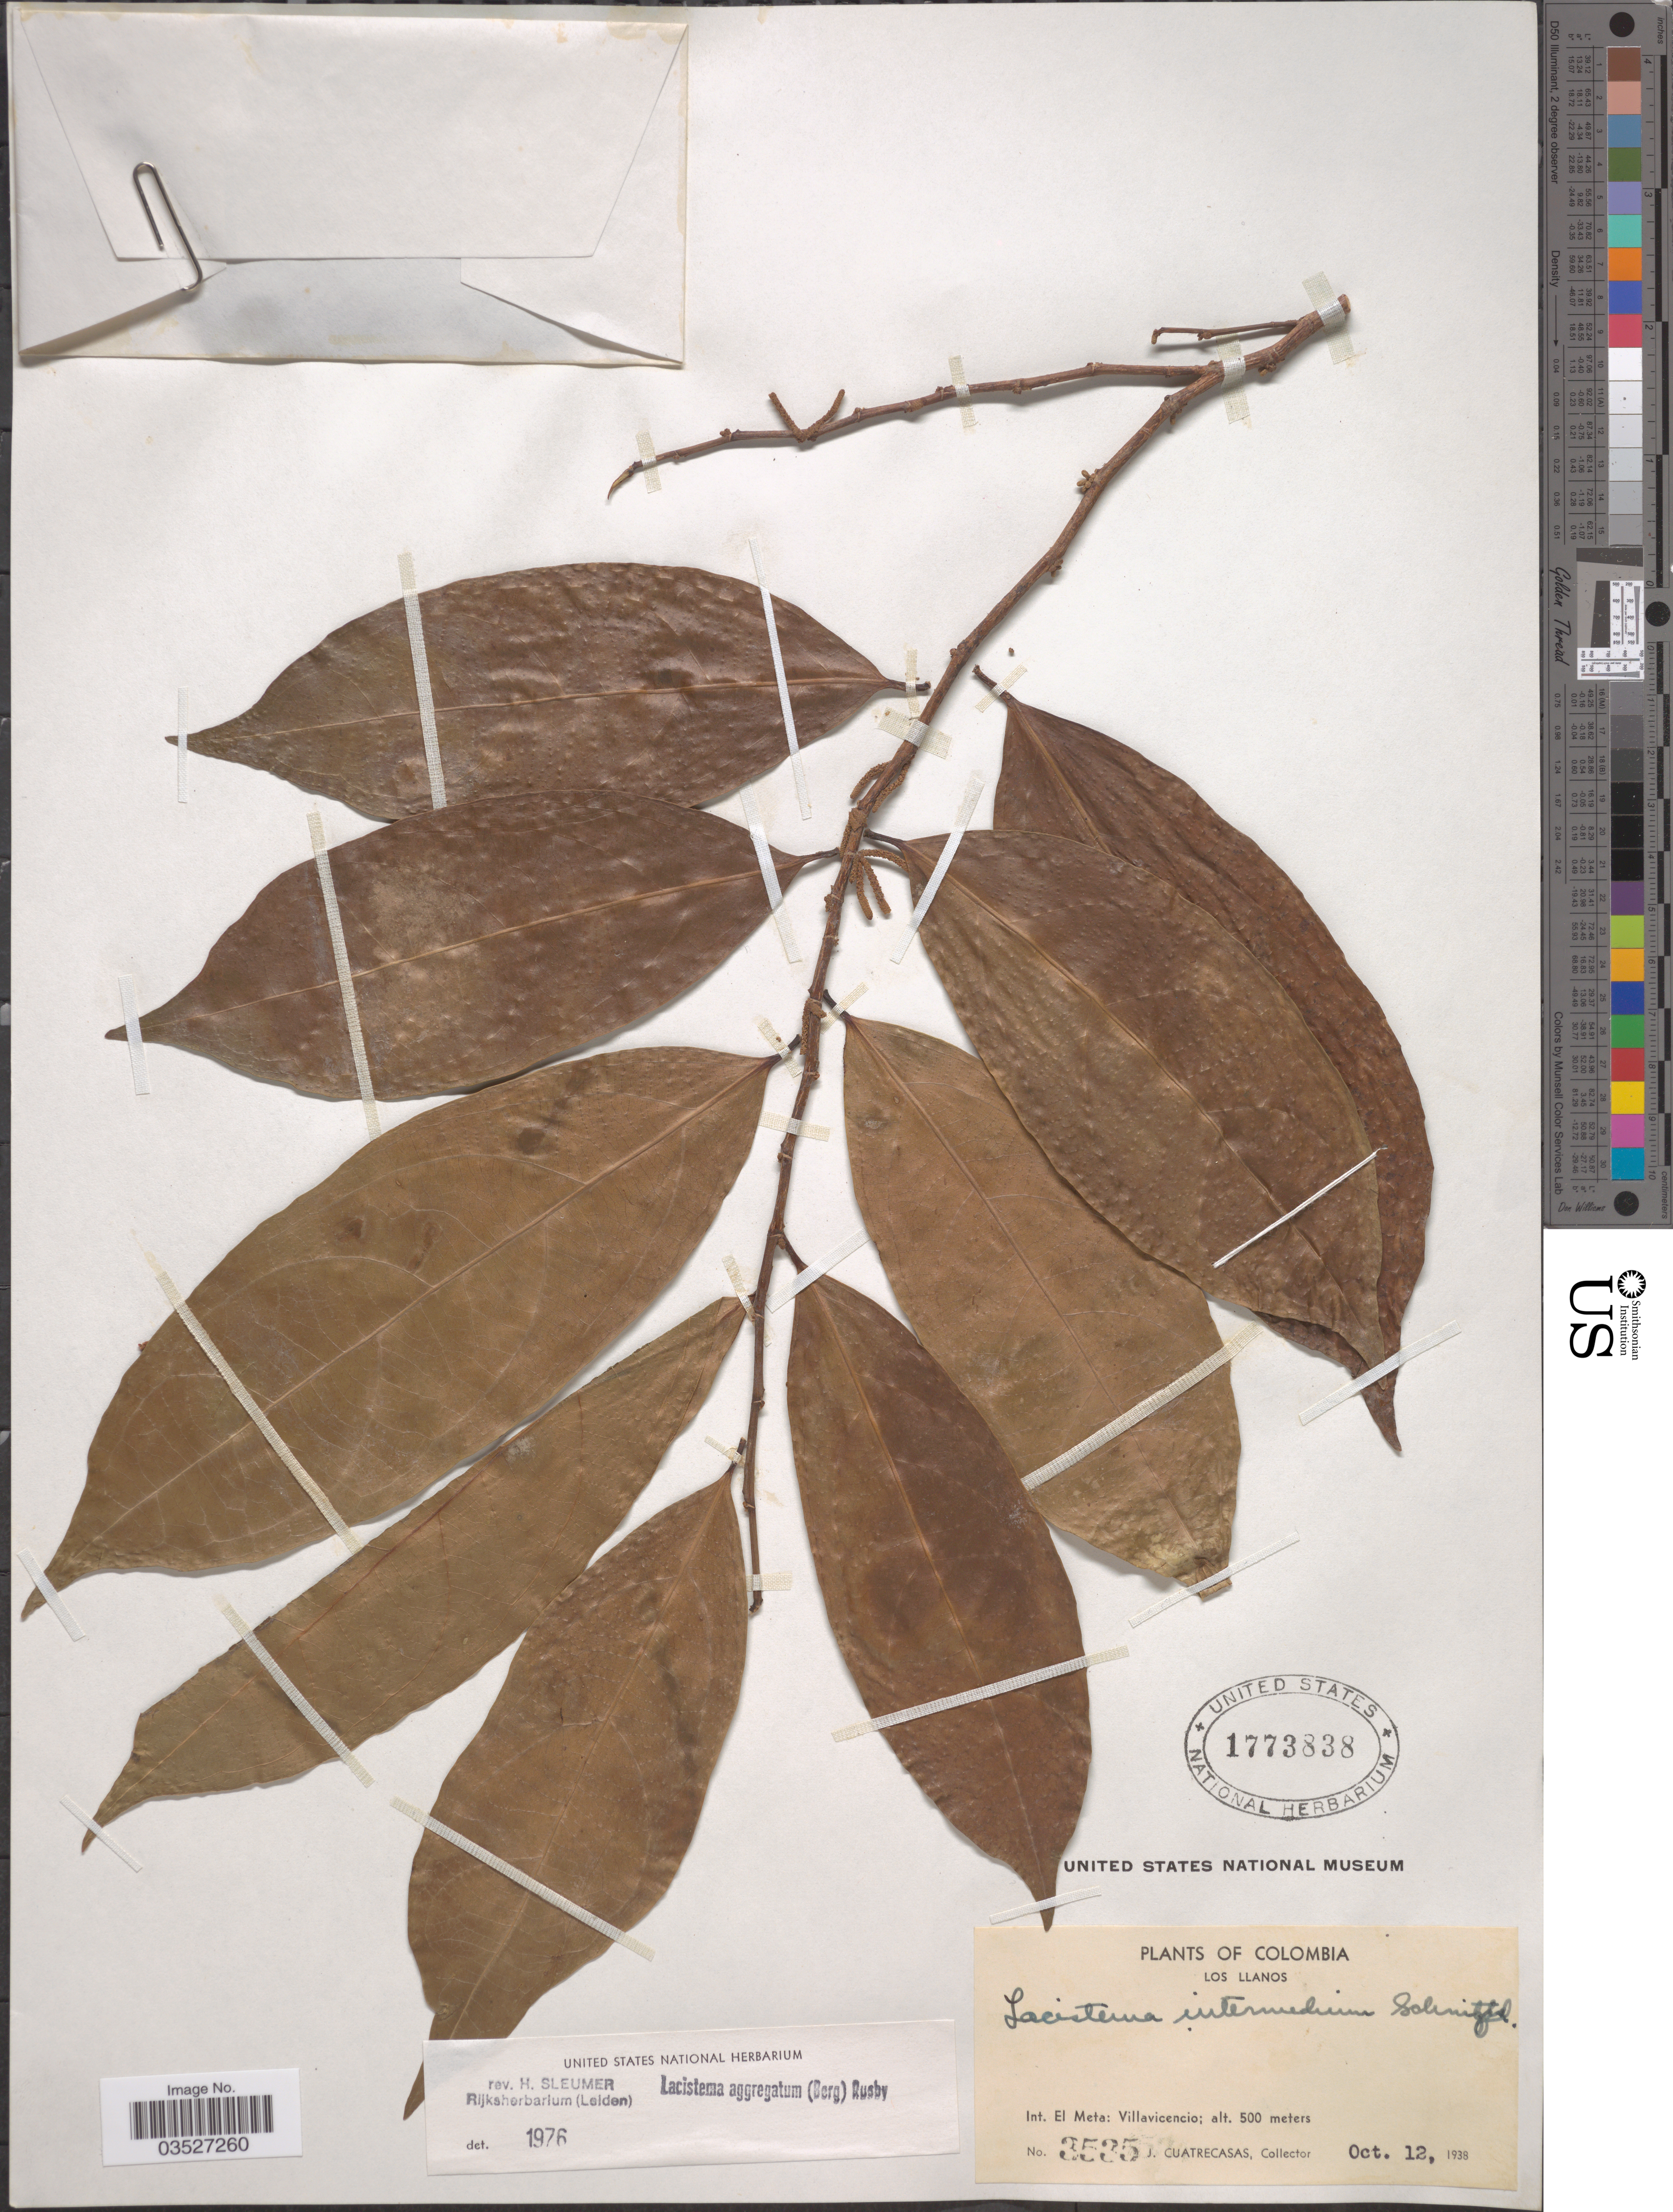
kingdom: Plantae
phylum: Tracheophyta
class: Magnoliopsida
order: Malpighiales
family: Lacistemataceae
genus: Lacistema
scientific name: Lacistema aggregatum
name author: (P.J. Bergius) Rusby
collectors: J. Cuatrecasas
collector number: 3535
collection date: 1938-10-12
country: Colombia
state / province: Meta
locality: Los Llanos. Int. El Meta: Villavicencio.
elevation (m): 500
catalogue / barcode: US 1773838